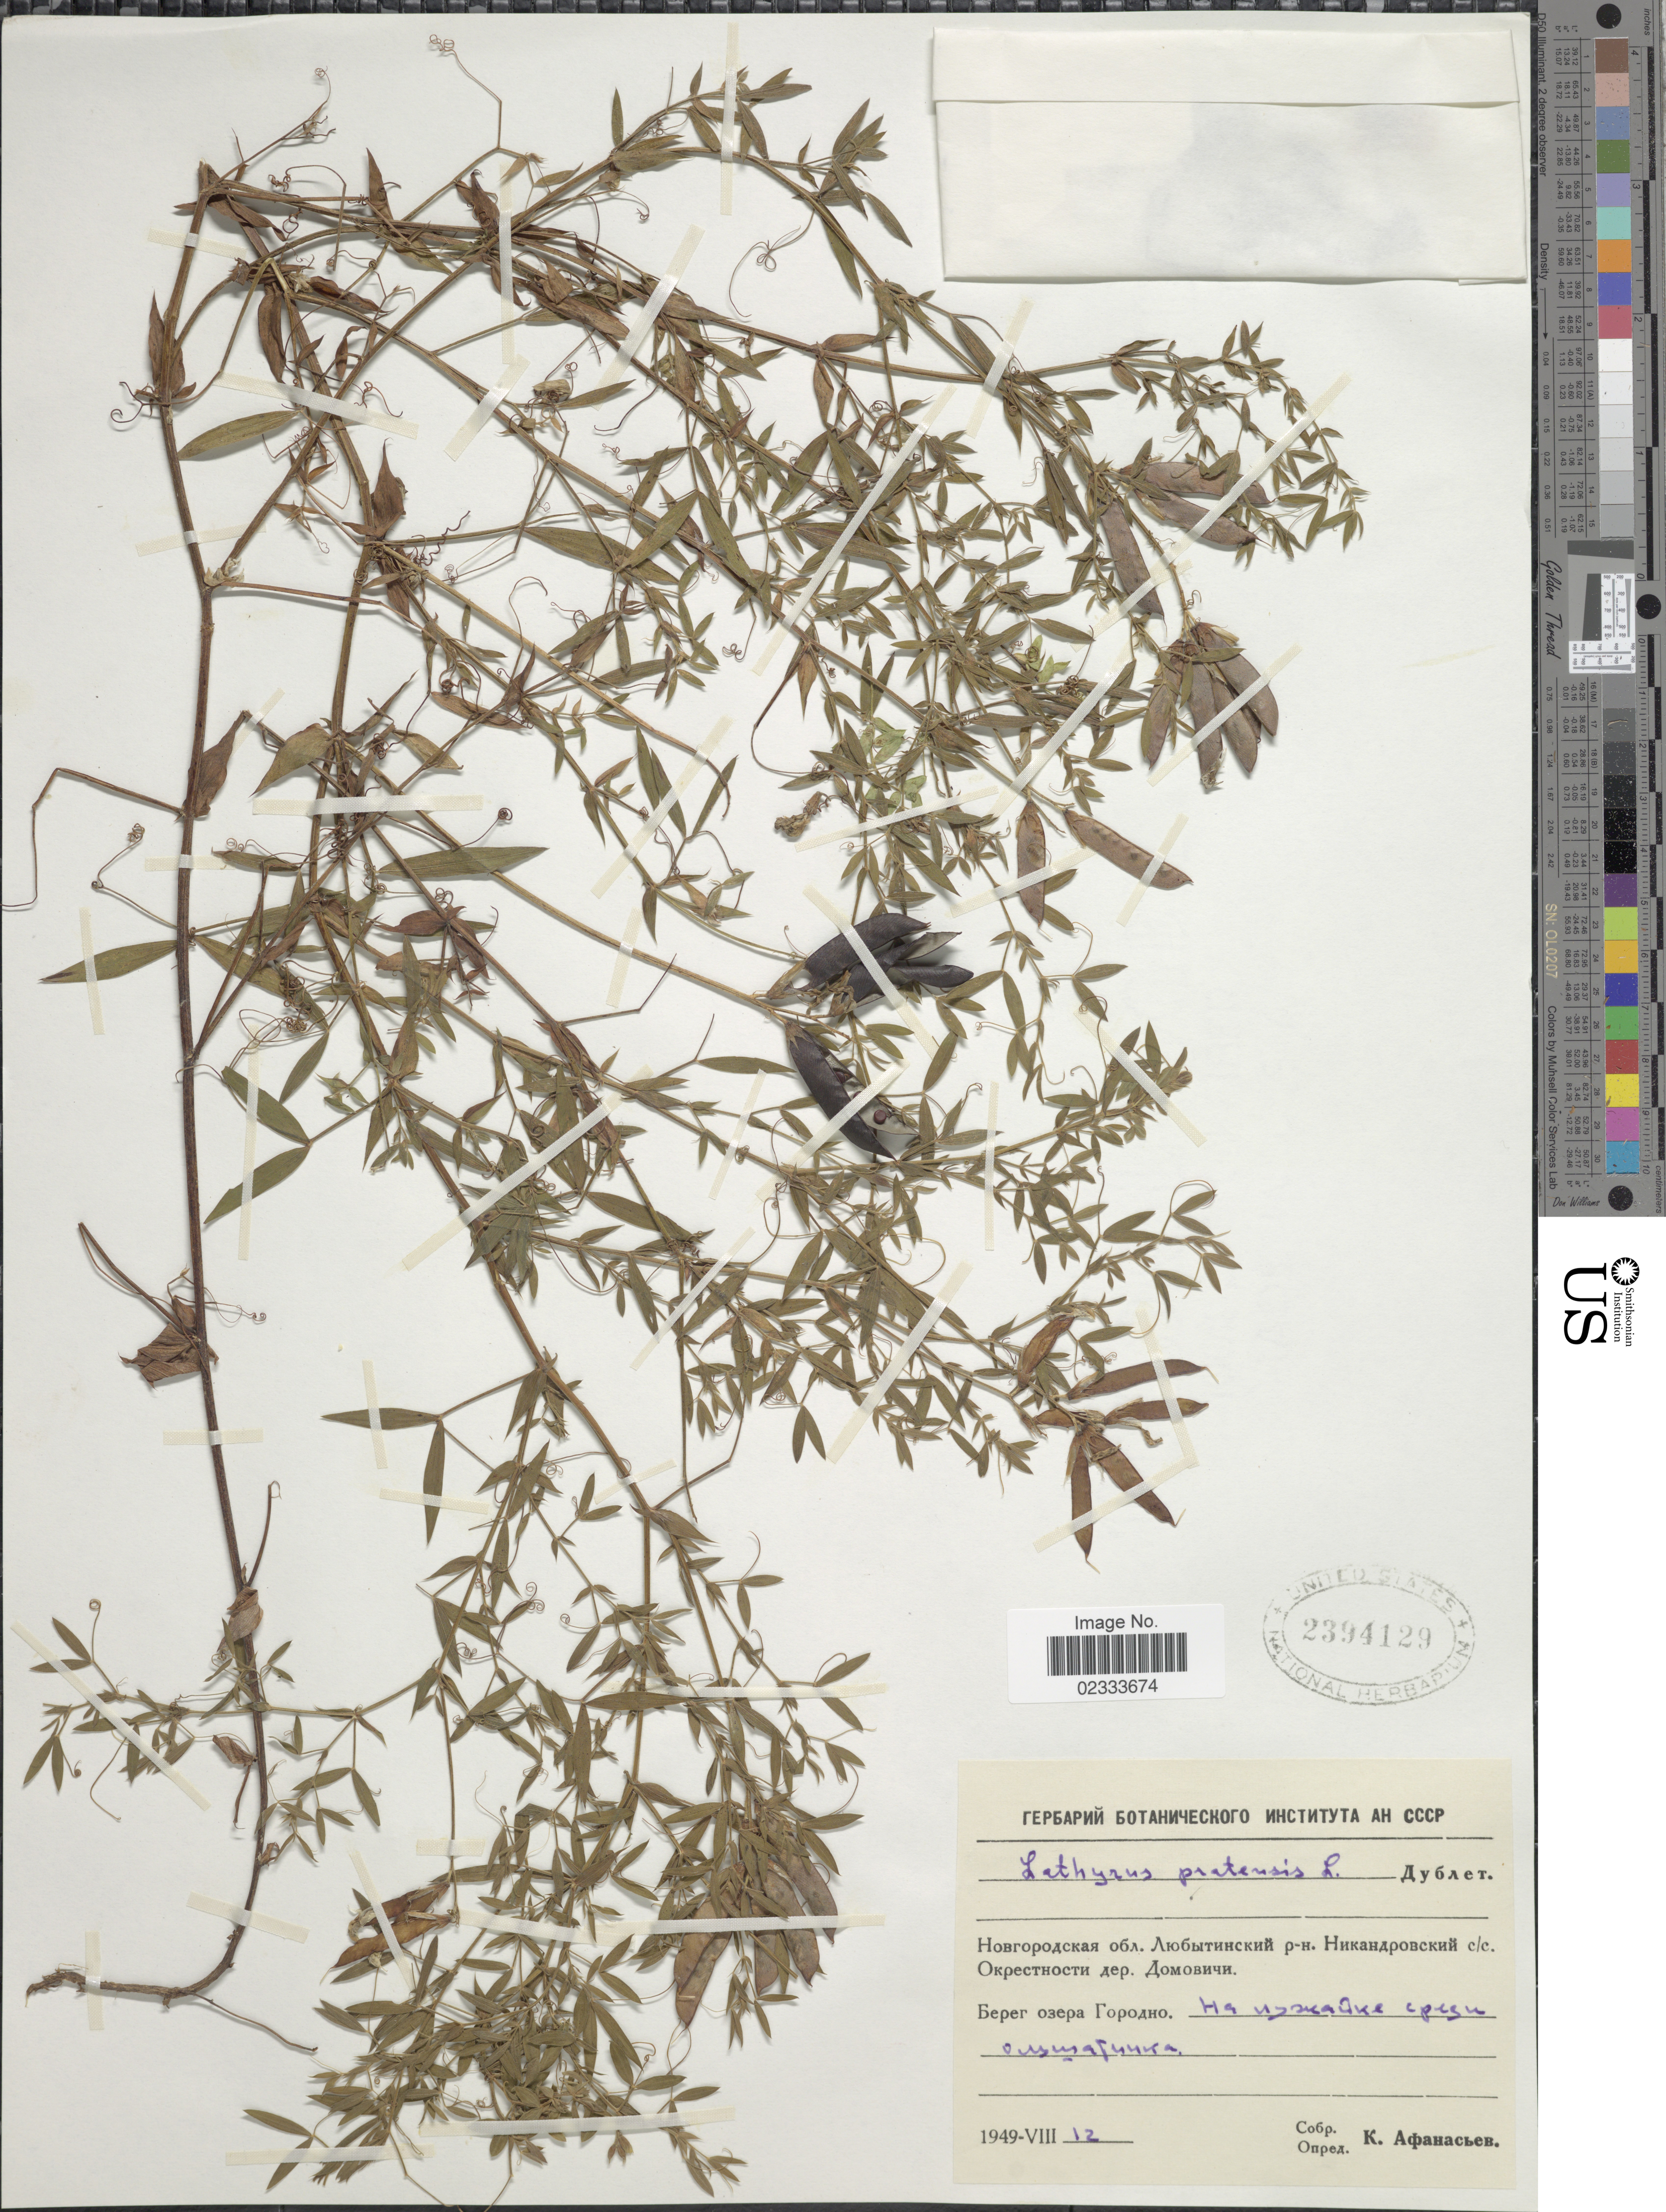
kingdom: Plantae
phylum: Tracheophyta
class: Magnoliopsida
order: Fabales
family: Fabaceae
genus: Lathyrus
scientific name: Lathyrus pratensis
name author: L.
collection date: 1949-08-12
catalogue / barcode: US 2394129